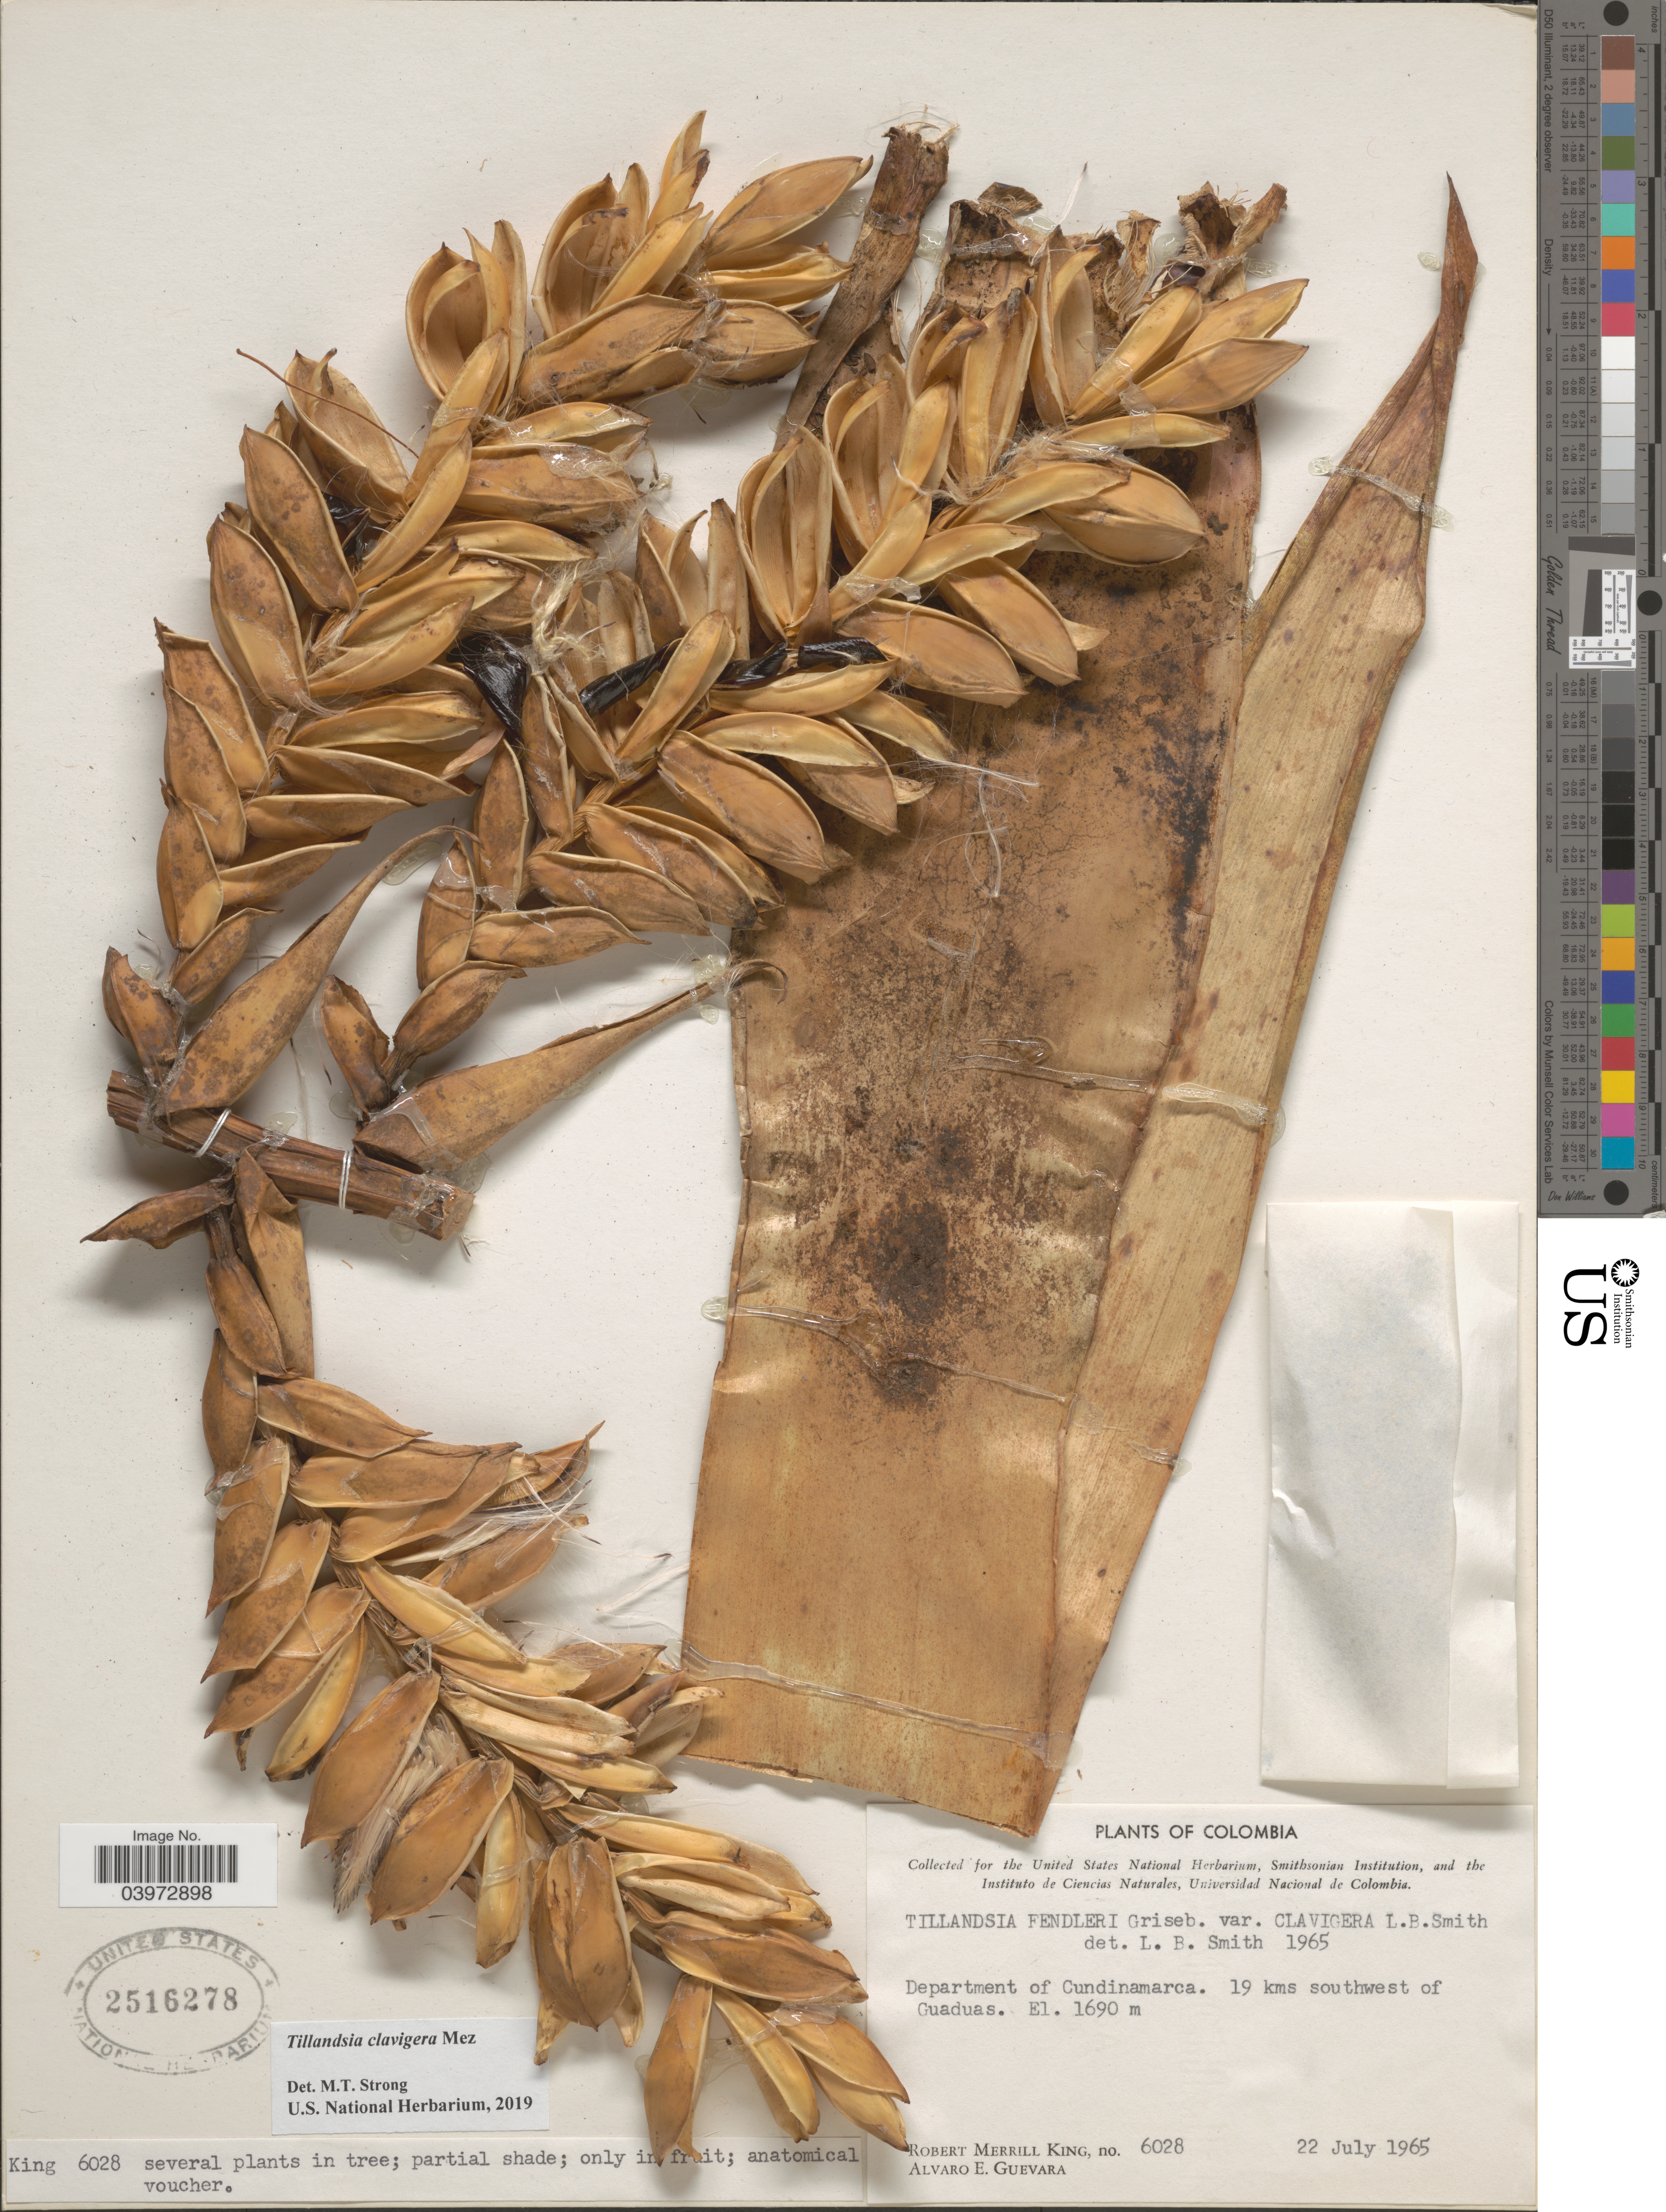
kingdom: Plantae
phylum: Tracheophyta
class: Liliopsida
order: Poales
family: Bromeliaceae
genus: Tillandsia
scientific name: Tillandsia clavigera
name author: Mez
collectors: R. M. King & A. E. Guevara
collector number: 6028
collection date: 1965-07-22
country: Colombia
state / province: Cundinamarca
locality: Department of Cundinamarca. 19 kms southwest of Guaduas.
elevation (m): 1690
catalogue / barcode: US 2516278